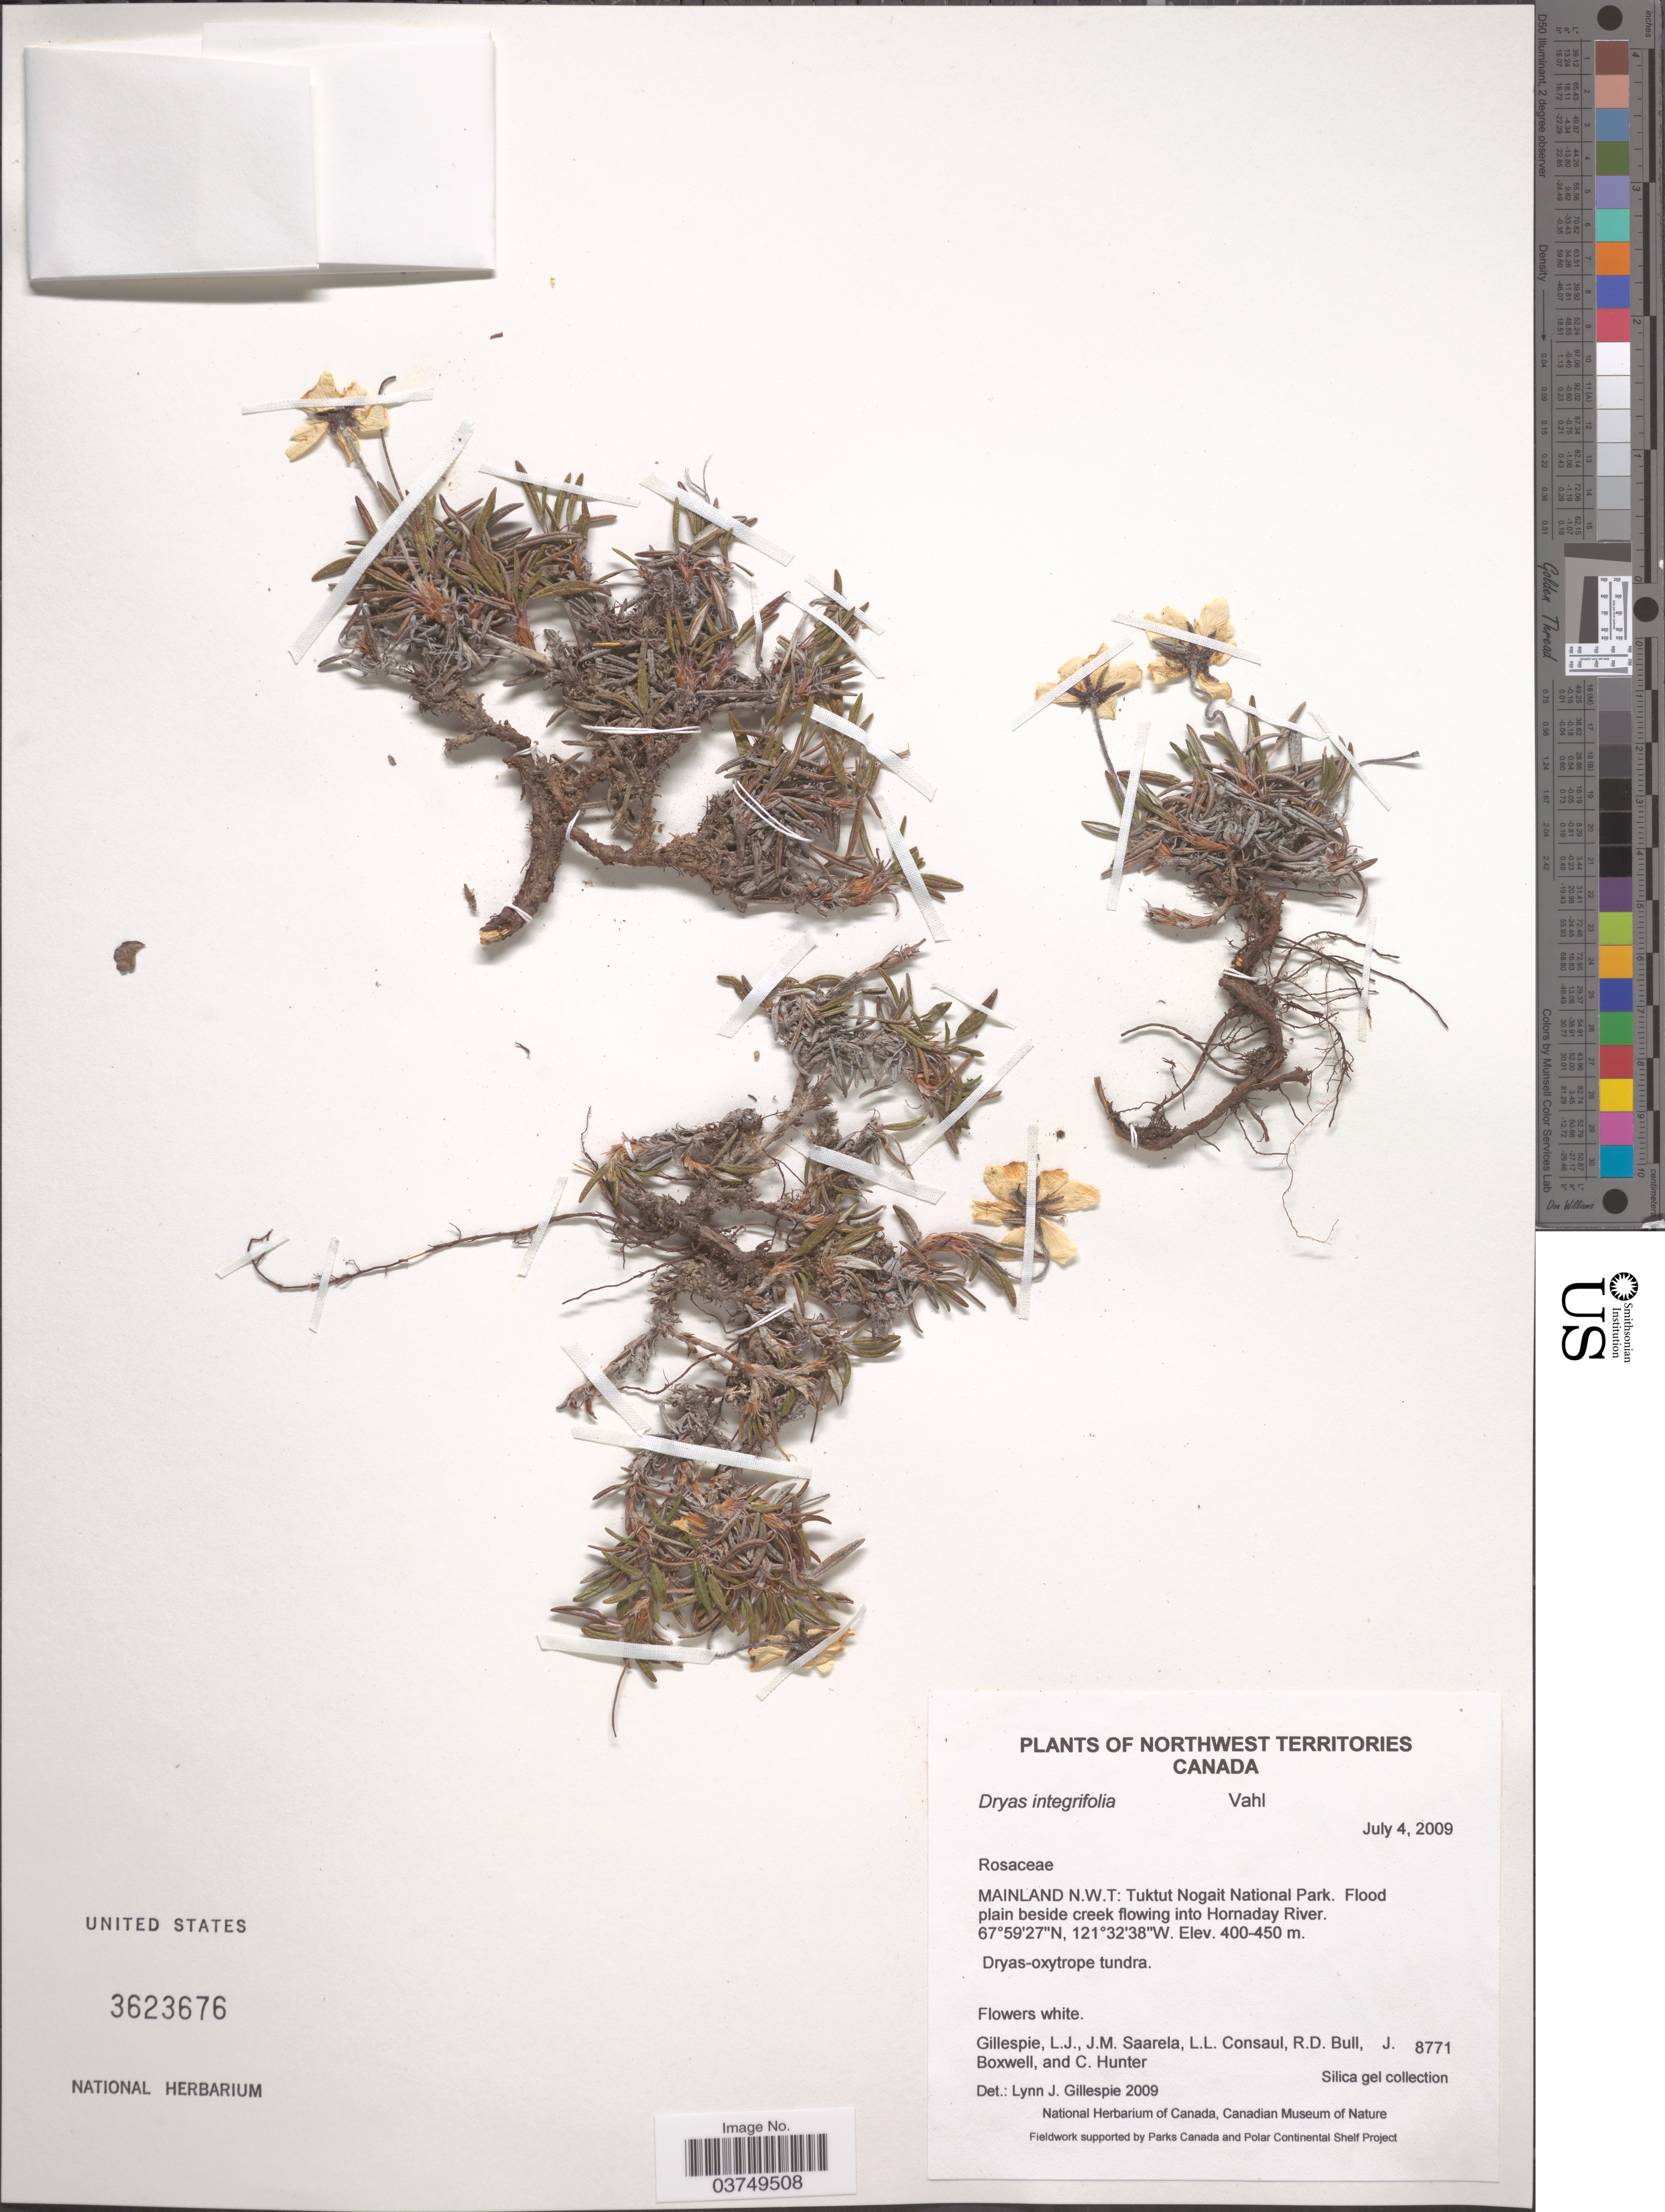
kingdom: Plantae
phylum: Tracheophyta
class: Magnoliopsida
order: Rosales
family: Rosaceae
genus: Dryas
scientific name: Dryas integrifolia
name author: Vahl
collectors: L. Gillespie, J. Saarela, L. Consaul, R. Bull & et al.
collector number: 8771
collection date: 2009-07-04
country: Canada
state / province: Northwest Territories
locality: Mainland N.W.T: Tuktut Nogait National Park. Flood plain beside creek flowing into Hornaday River.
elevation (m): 400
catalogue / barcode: US 3623676